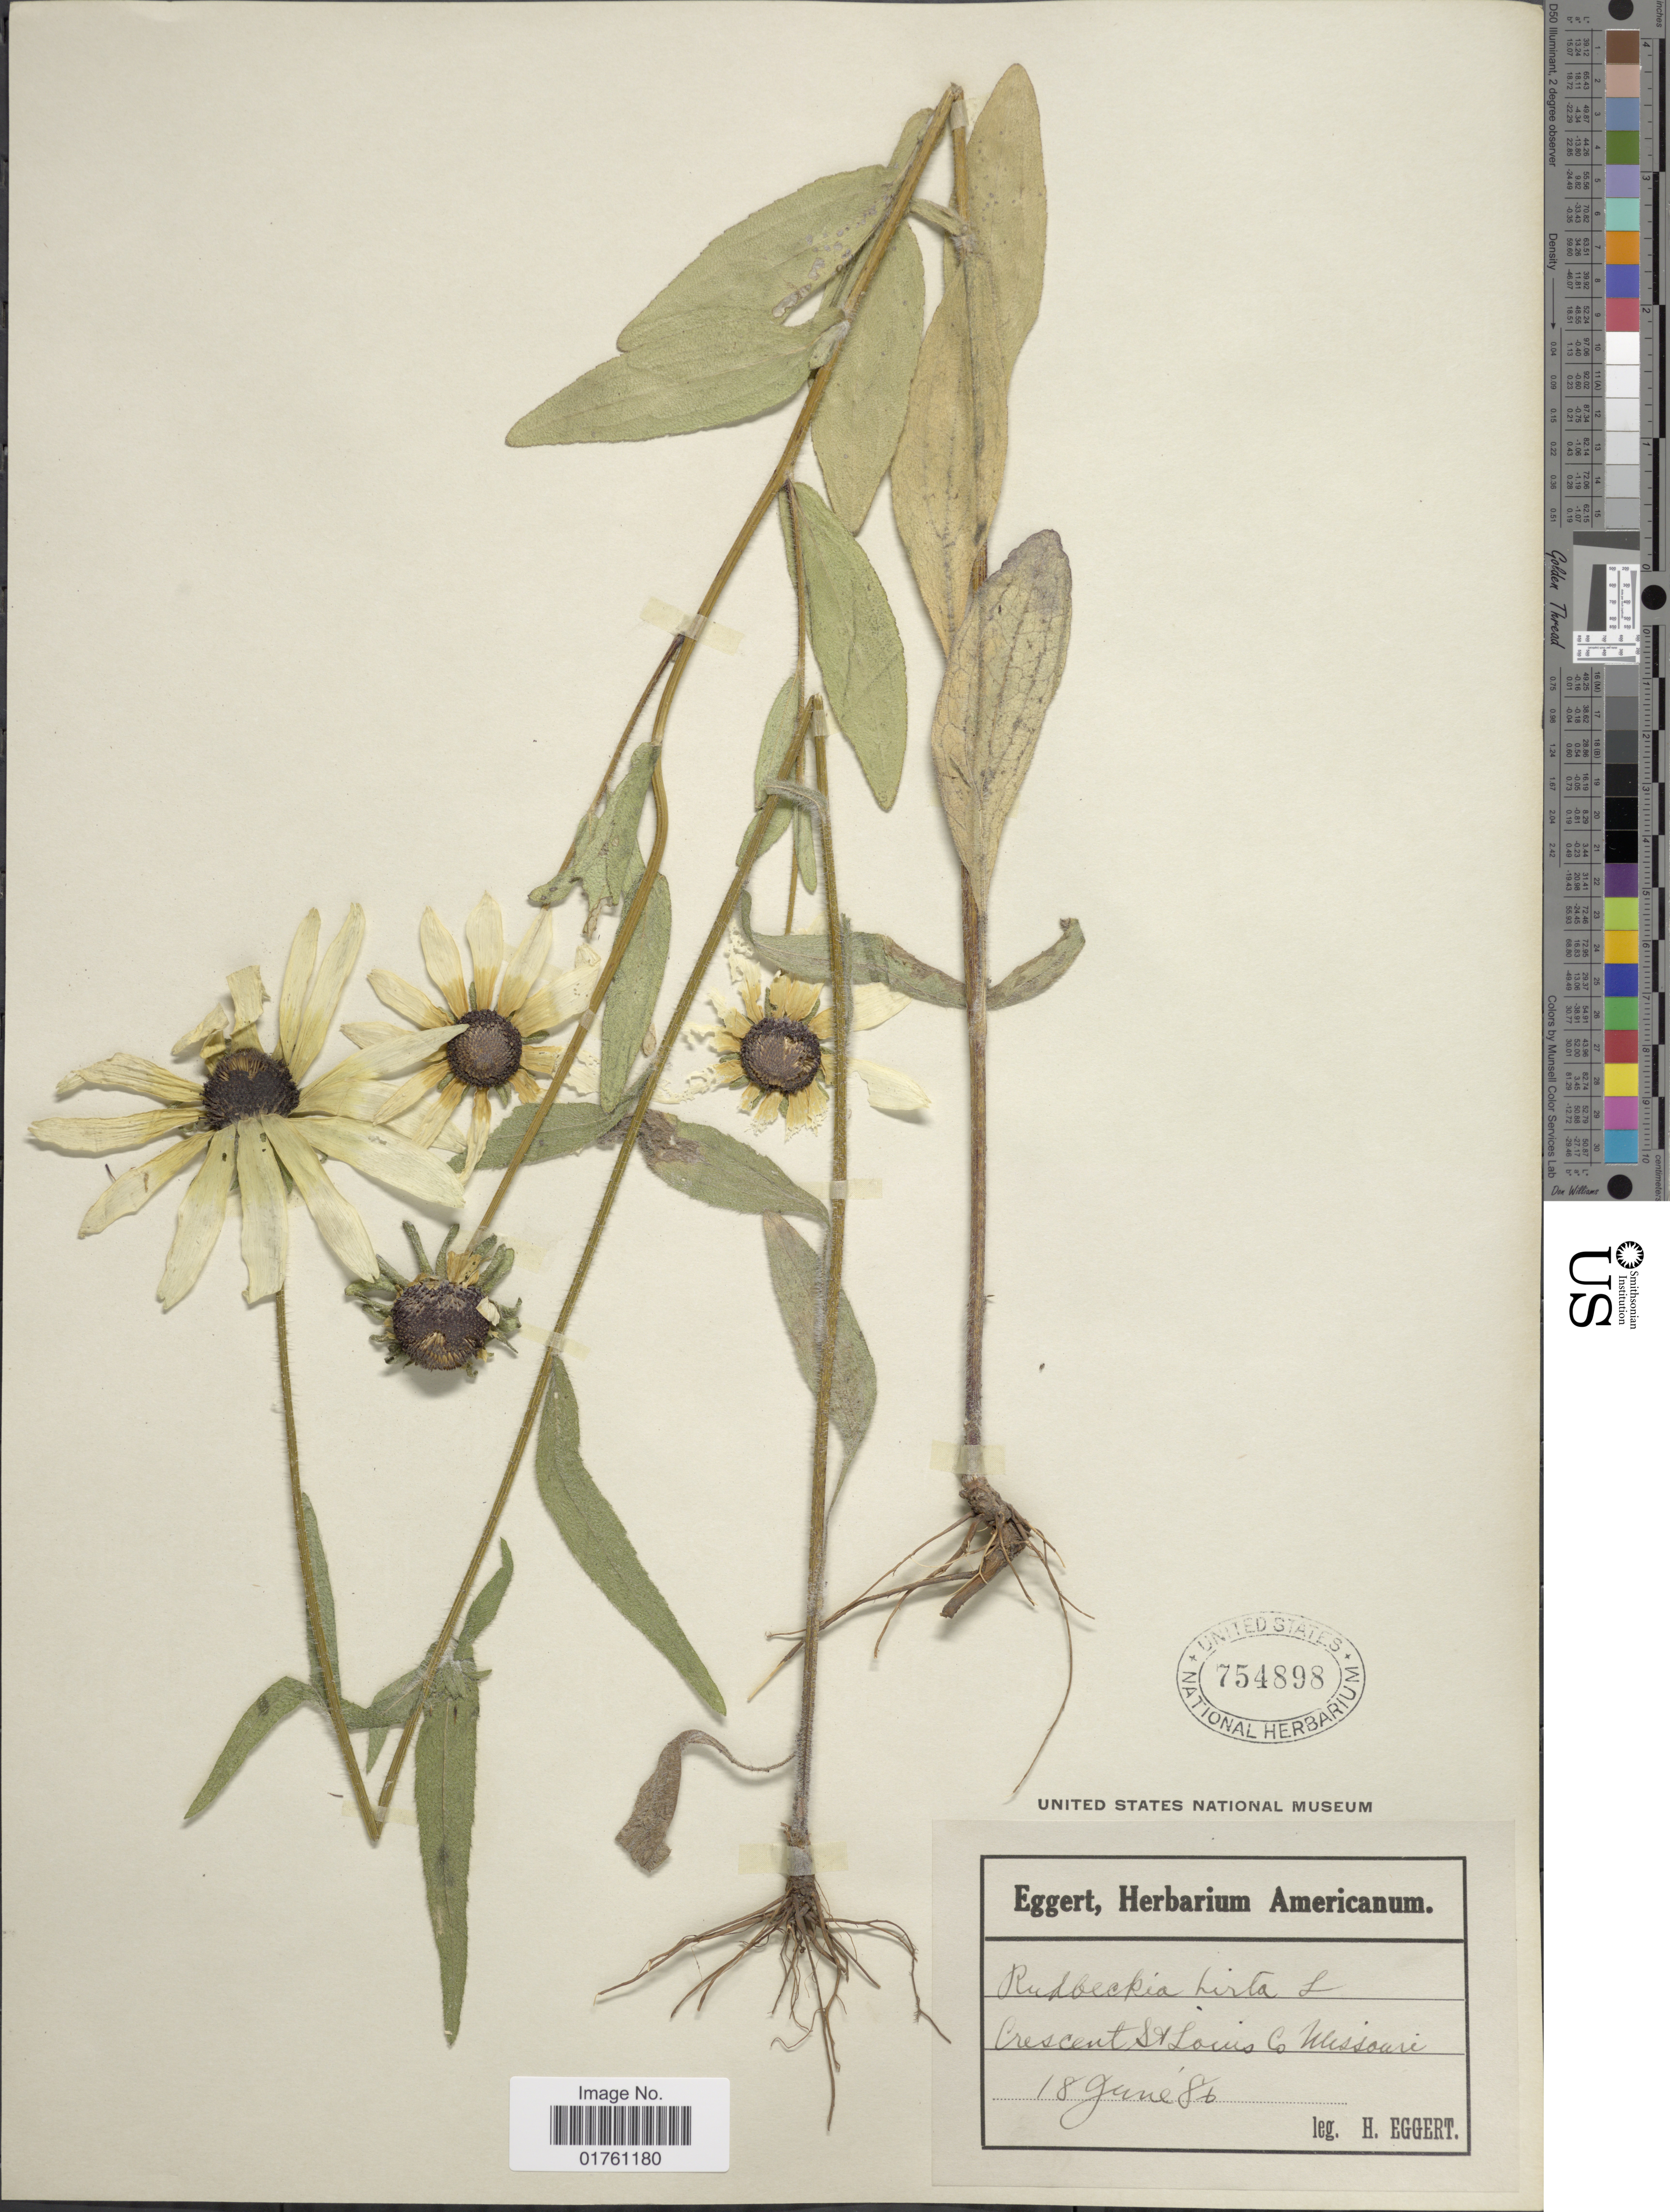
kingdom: Plantae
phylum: Tracheophyta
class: Magnoliopsida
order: Asterales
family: Asteraceae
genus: Rudbeckia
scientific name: Rudbeckia hirta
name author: L.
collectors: H. Eggert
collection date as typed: Transcribed d/m/y: 18/6/86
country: United States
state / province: Missouri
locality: Crescent St Louis Co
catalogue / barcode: US 754898